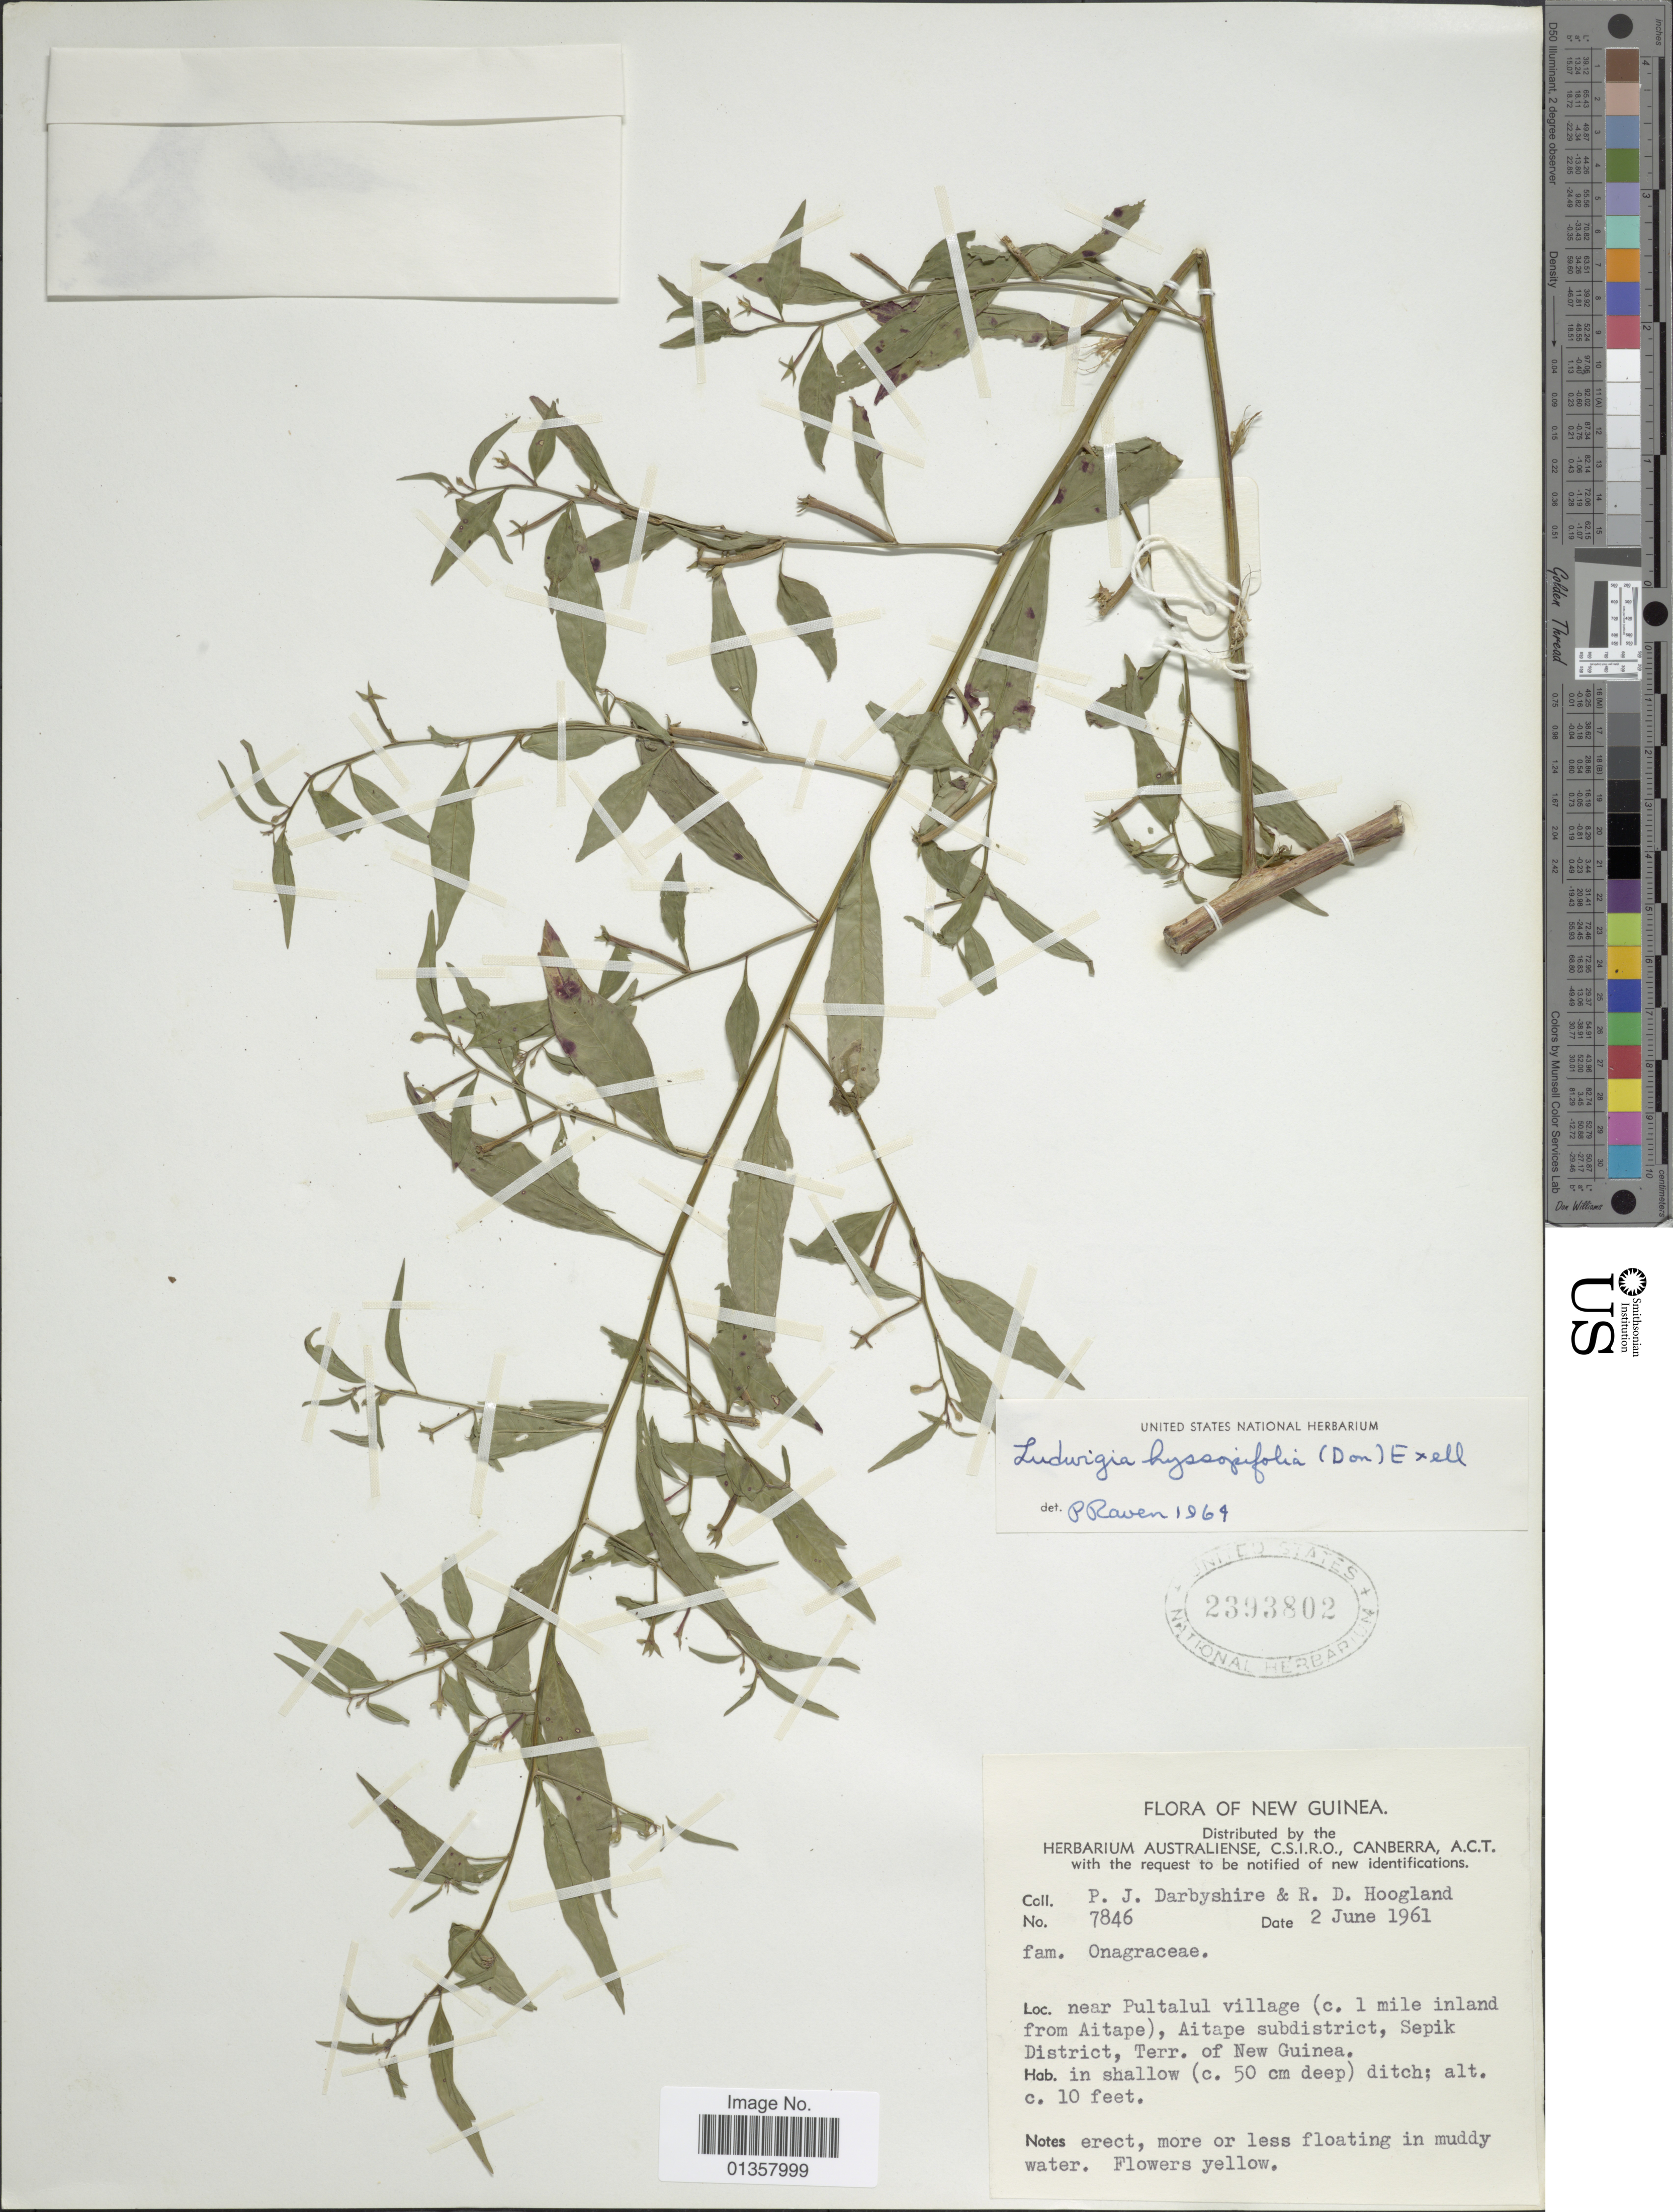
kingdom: Plantae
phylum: Tracheophyta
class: Magnoliopsida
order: Myrtales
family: Onagraceae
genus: Ludwigia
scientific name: Ludwigia hyssopifolia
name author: (G. Don) Exell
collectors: P. Darbyshire & R. D. Hoogland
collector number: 7846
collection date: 1961-06-02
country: Papua New Guinea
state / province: East Sepik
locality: Near Pultalul village (c. 1 mile inland from Aitape), Aitape subdistrict, Sepik District, Terr. of New Guinea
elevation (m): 3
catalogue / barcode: US 2393802